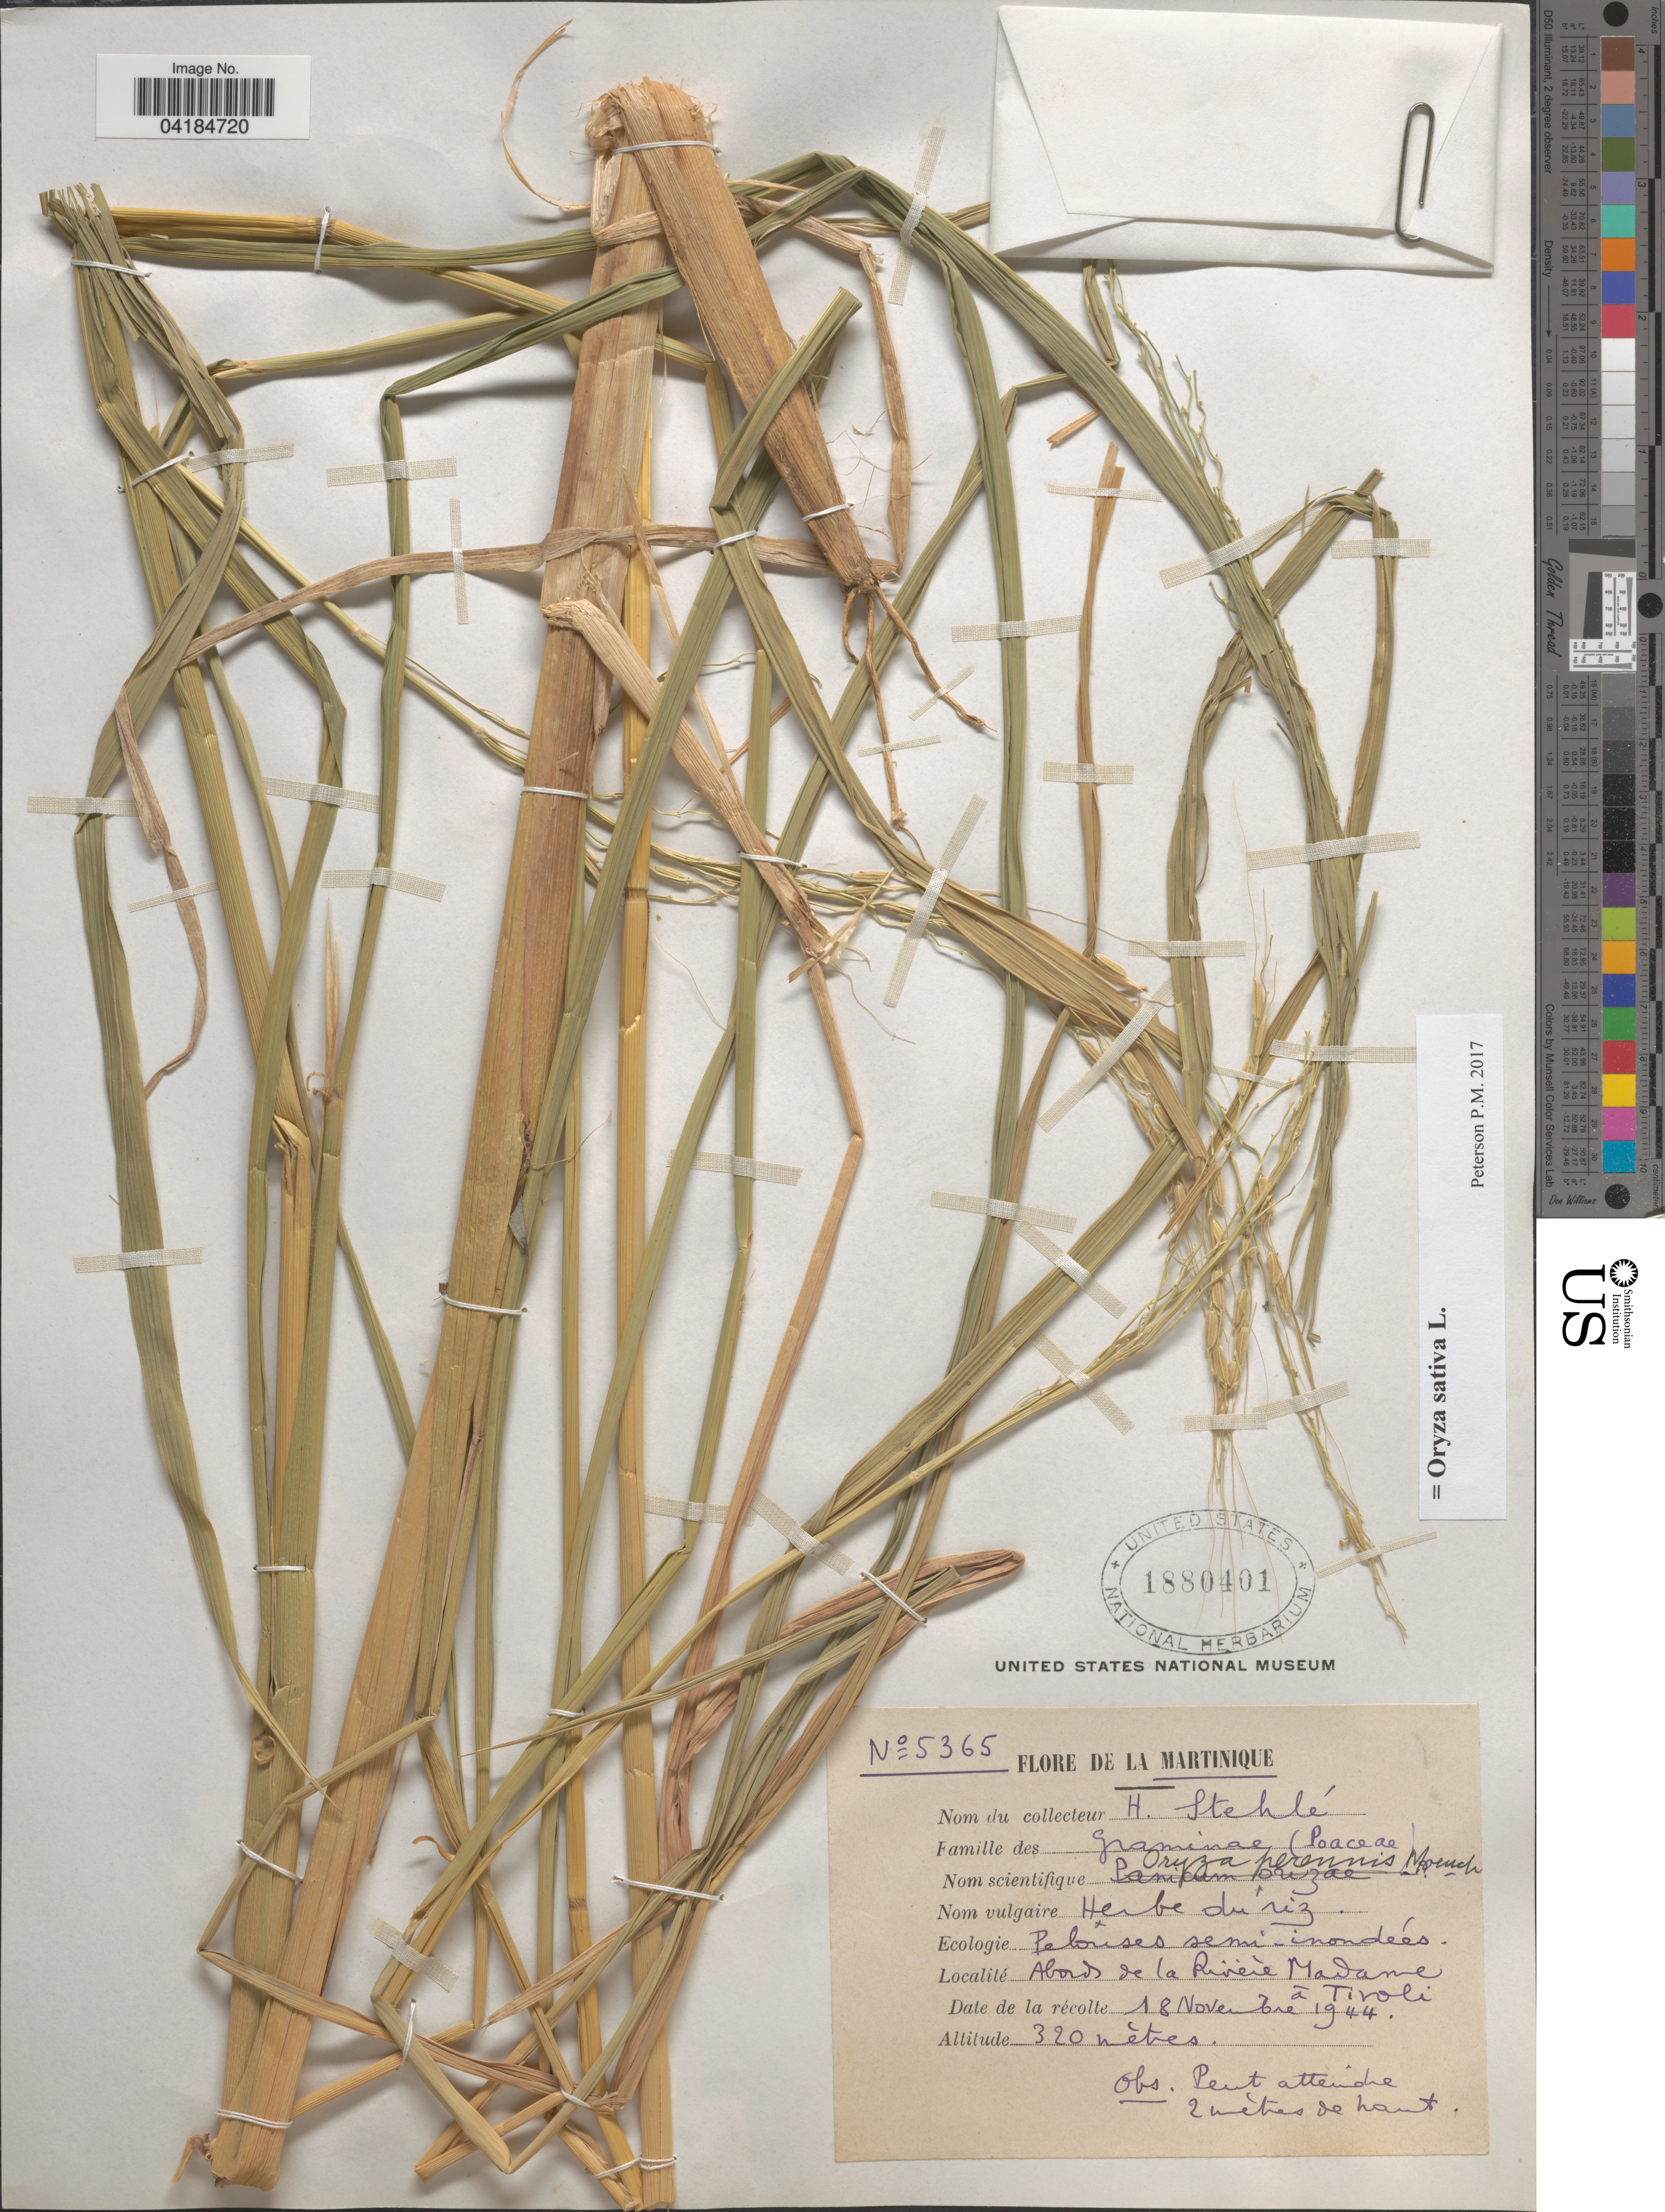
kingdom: Plantae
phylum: Tracheophyta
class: Liliopsida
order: Poales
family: Poaceae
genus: Oryza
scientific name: Oryza sativa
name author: L.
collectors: H. Stehlé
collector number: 5365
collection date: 1944-11-18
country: Martinique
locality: Abords de la Rivière Madame à Tiroli.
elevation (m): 320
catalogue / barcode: US 1880401